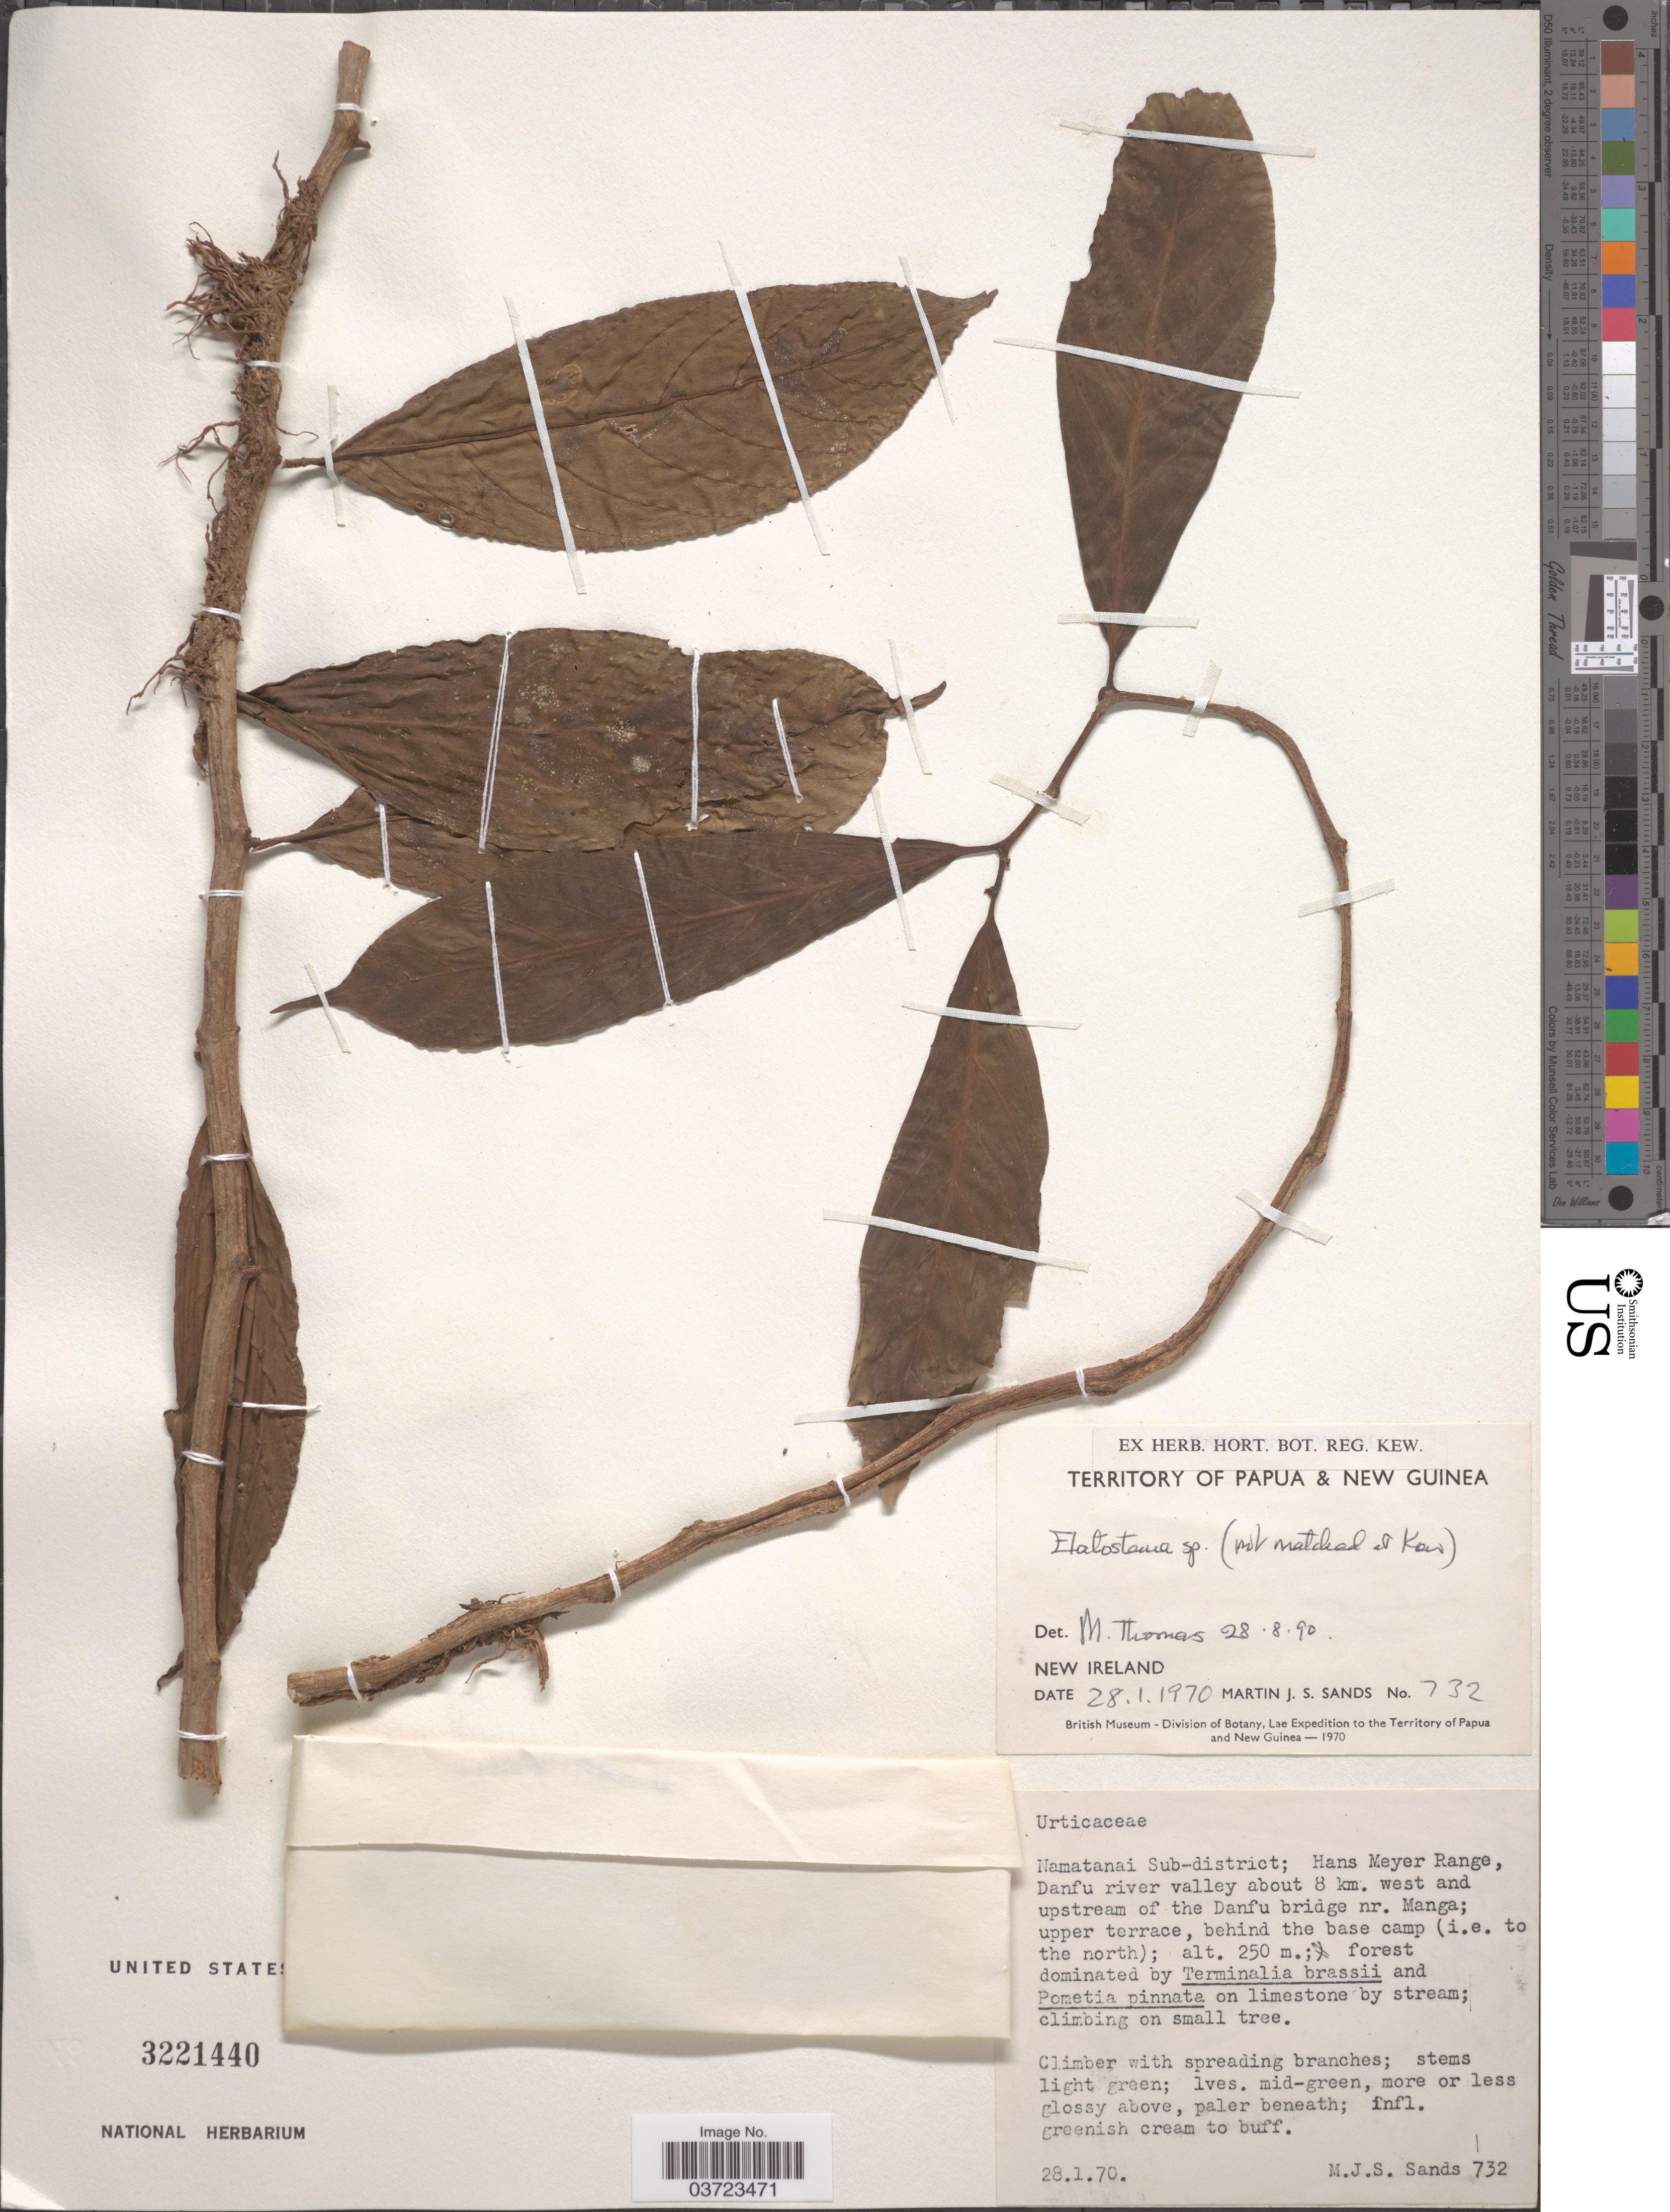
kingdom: Plantae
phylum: Tracheophyta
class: Magnoliopsida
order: Rosales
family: Urticaceae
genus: Elatostema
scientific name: Elatostema sp.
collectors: M. Sands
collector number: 732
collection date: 1970-01-28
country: Papua New Guinea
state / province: New Ireland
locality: Territory of Papua & New Guinea. Namatanai Sub-district; Hans Meyer Range, Danfu river valley about 8 km. west and upstream of the Danfu bridge nr. Manga; upper terrace, behind the base camp (i.e. to the north).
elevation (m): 250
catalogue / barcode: US 3221440